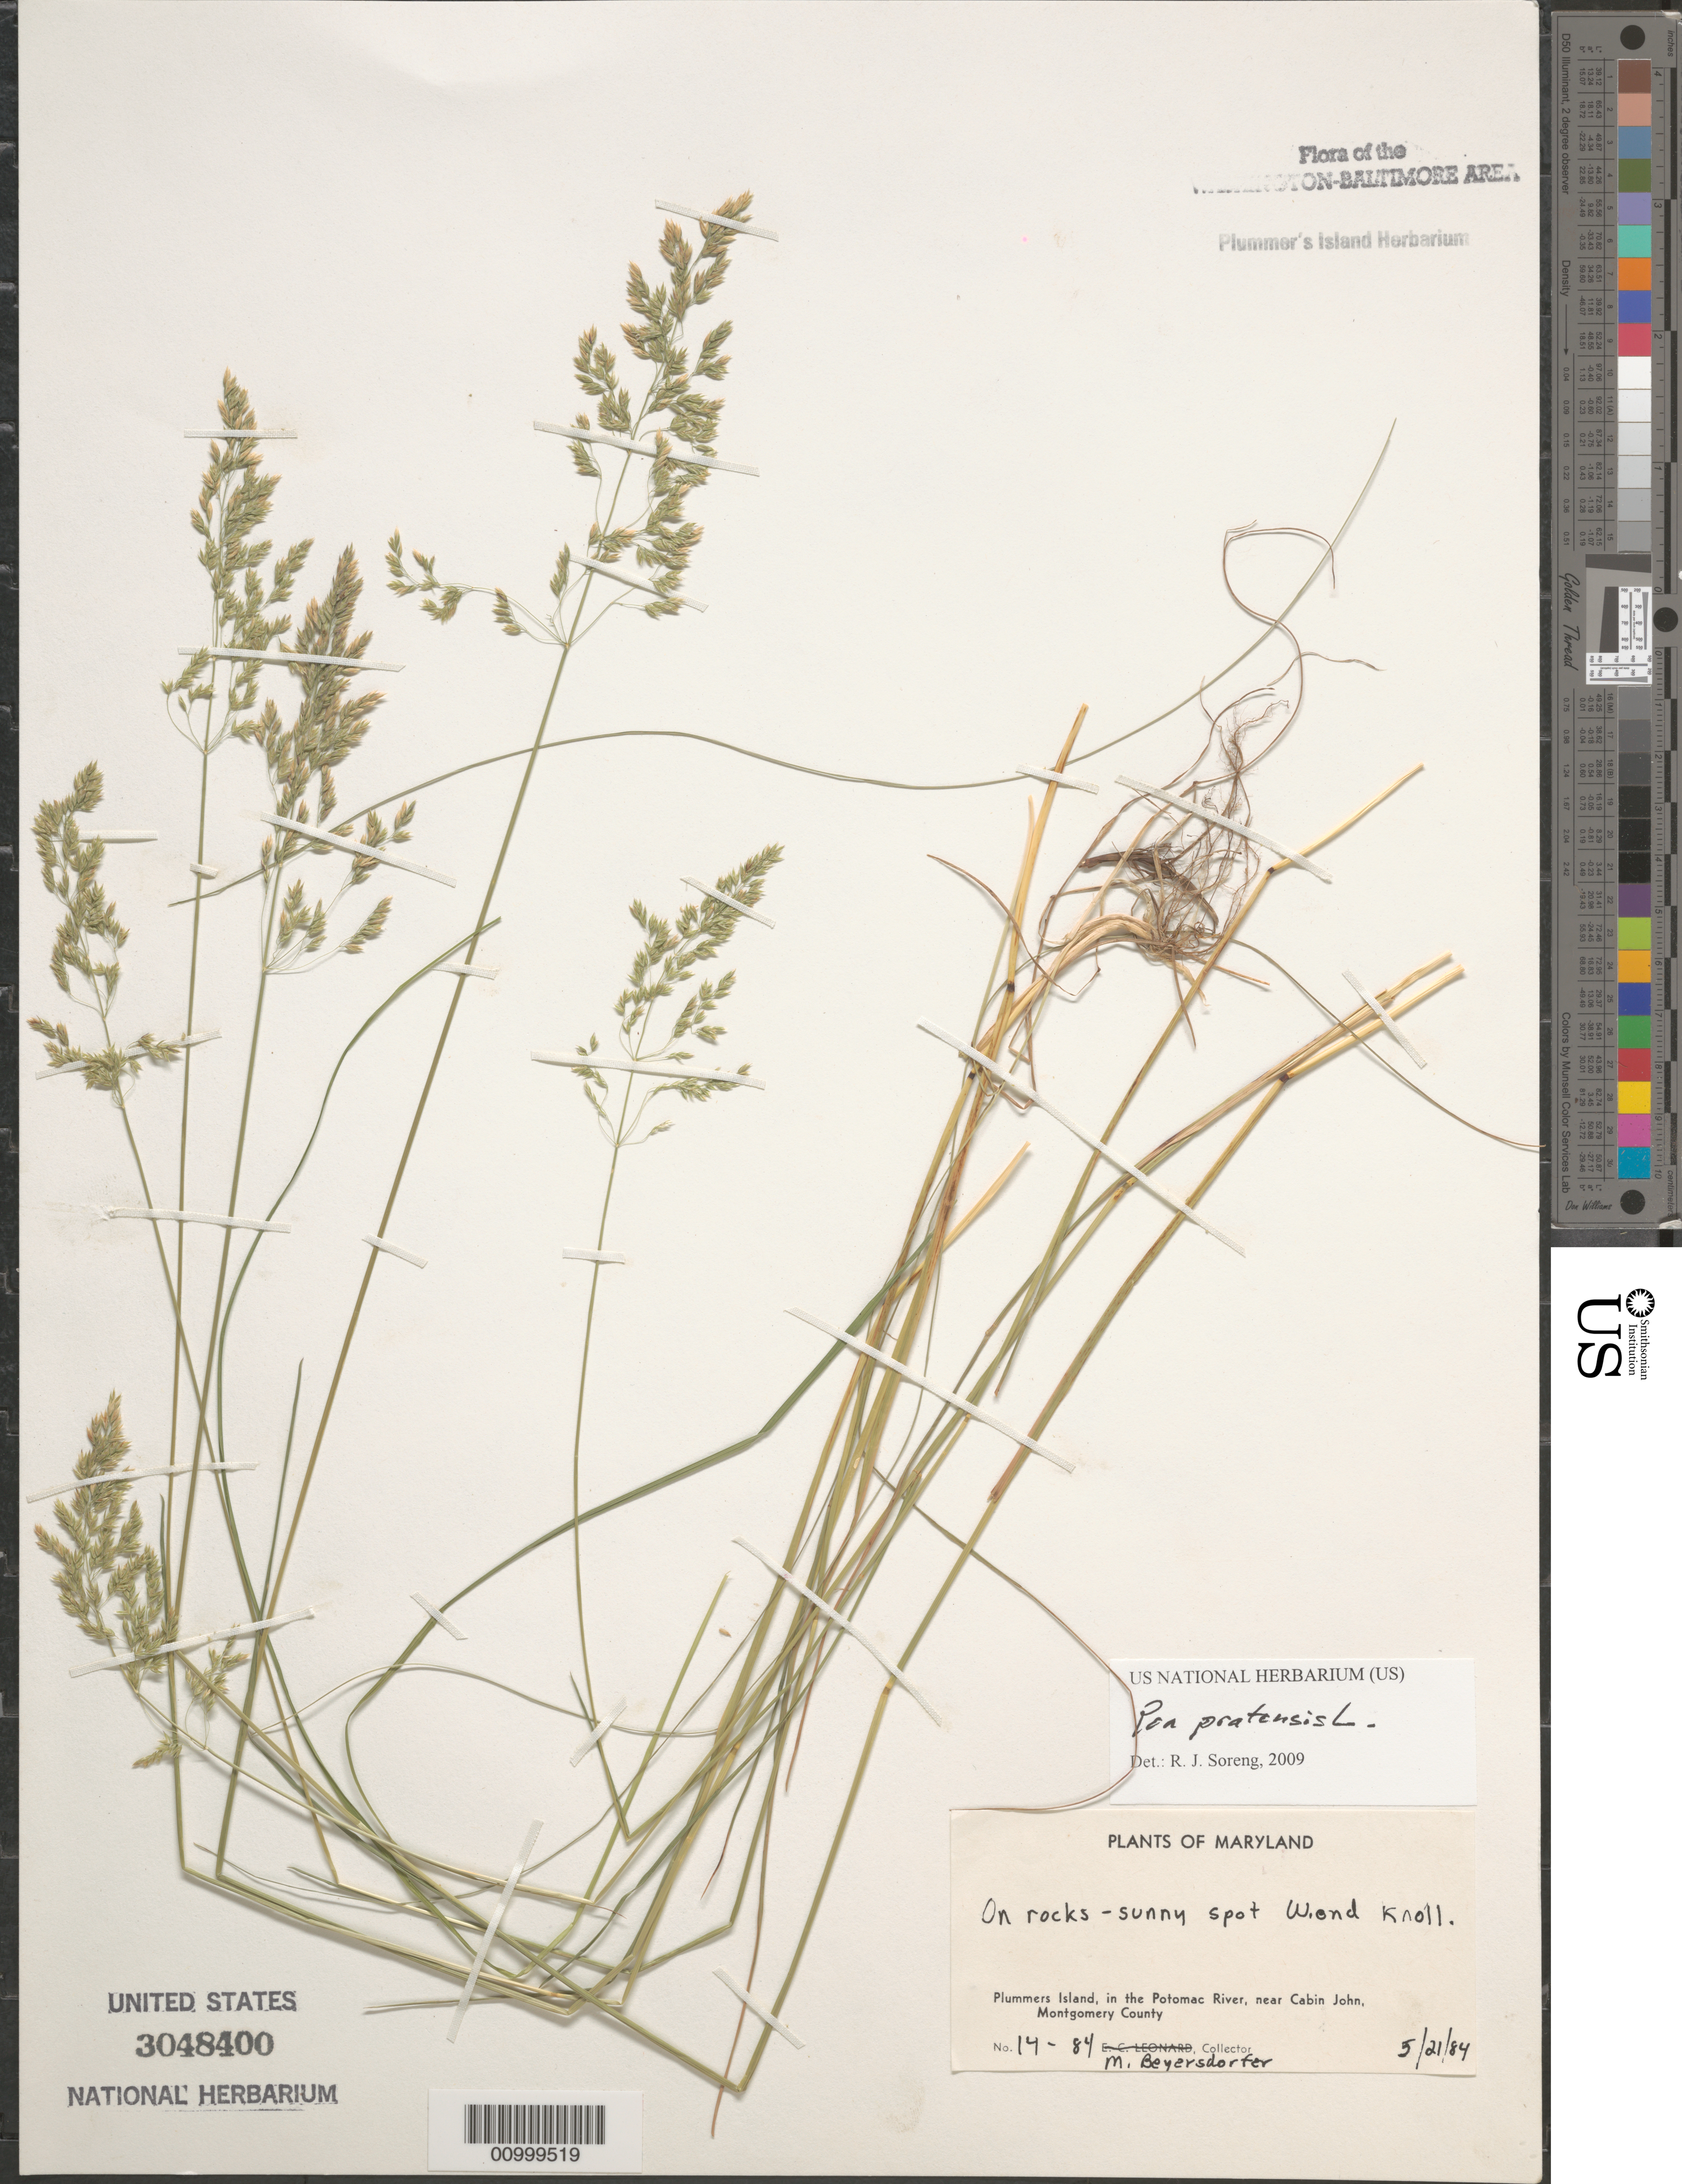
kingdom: Plantae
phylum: Tracheophyta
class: Liliopsida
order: Poales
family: Poaceae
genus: Poa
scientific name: Poa pratensis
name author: L.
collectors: M. Beyersdorfer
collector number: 14-84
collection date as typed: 21 May 1984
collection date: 1984-05-21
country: United States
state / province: Maryland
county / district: Montgomery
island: Plummers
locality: Plummer's Island; west end knoll Plummers Island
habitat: on rocky sunny spot.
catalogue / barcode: US 3048400